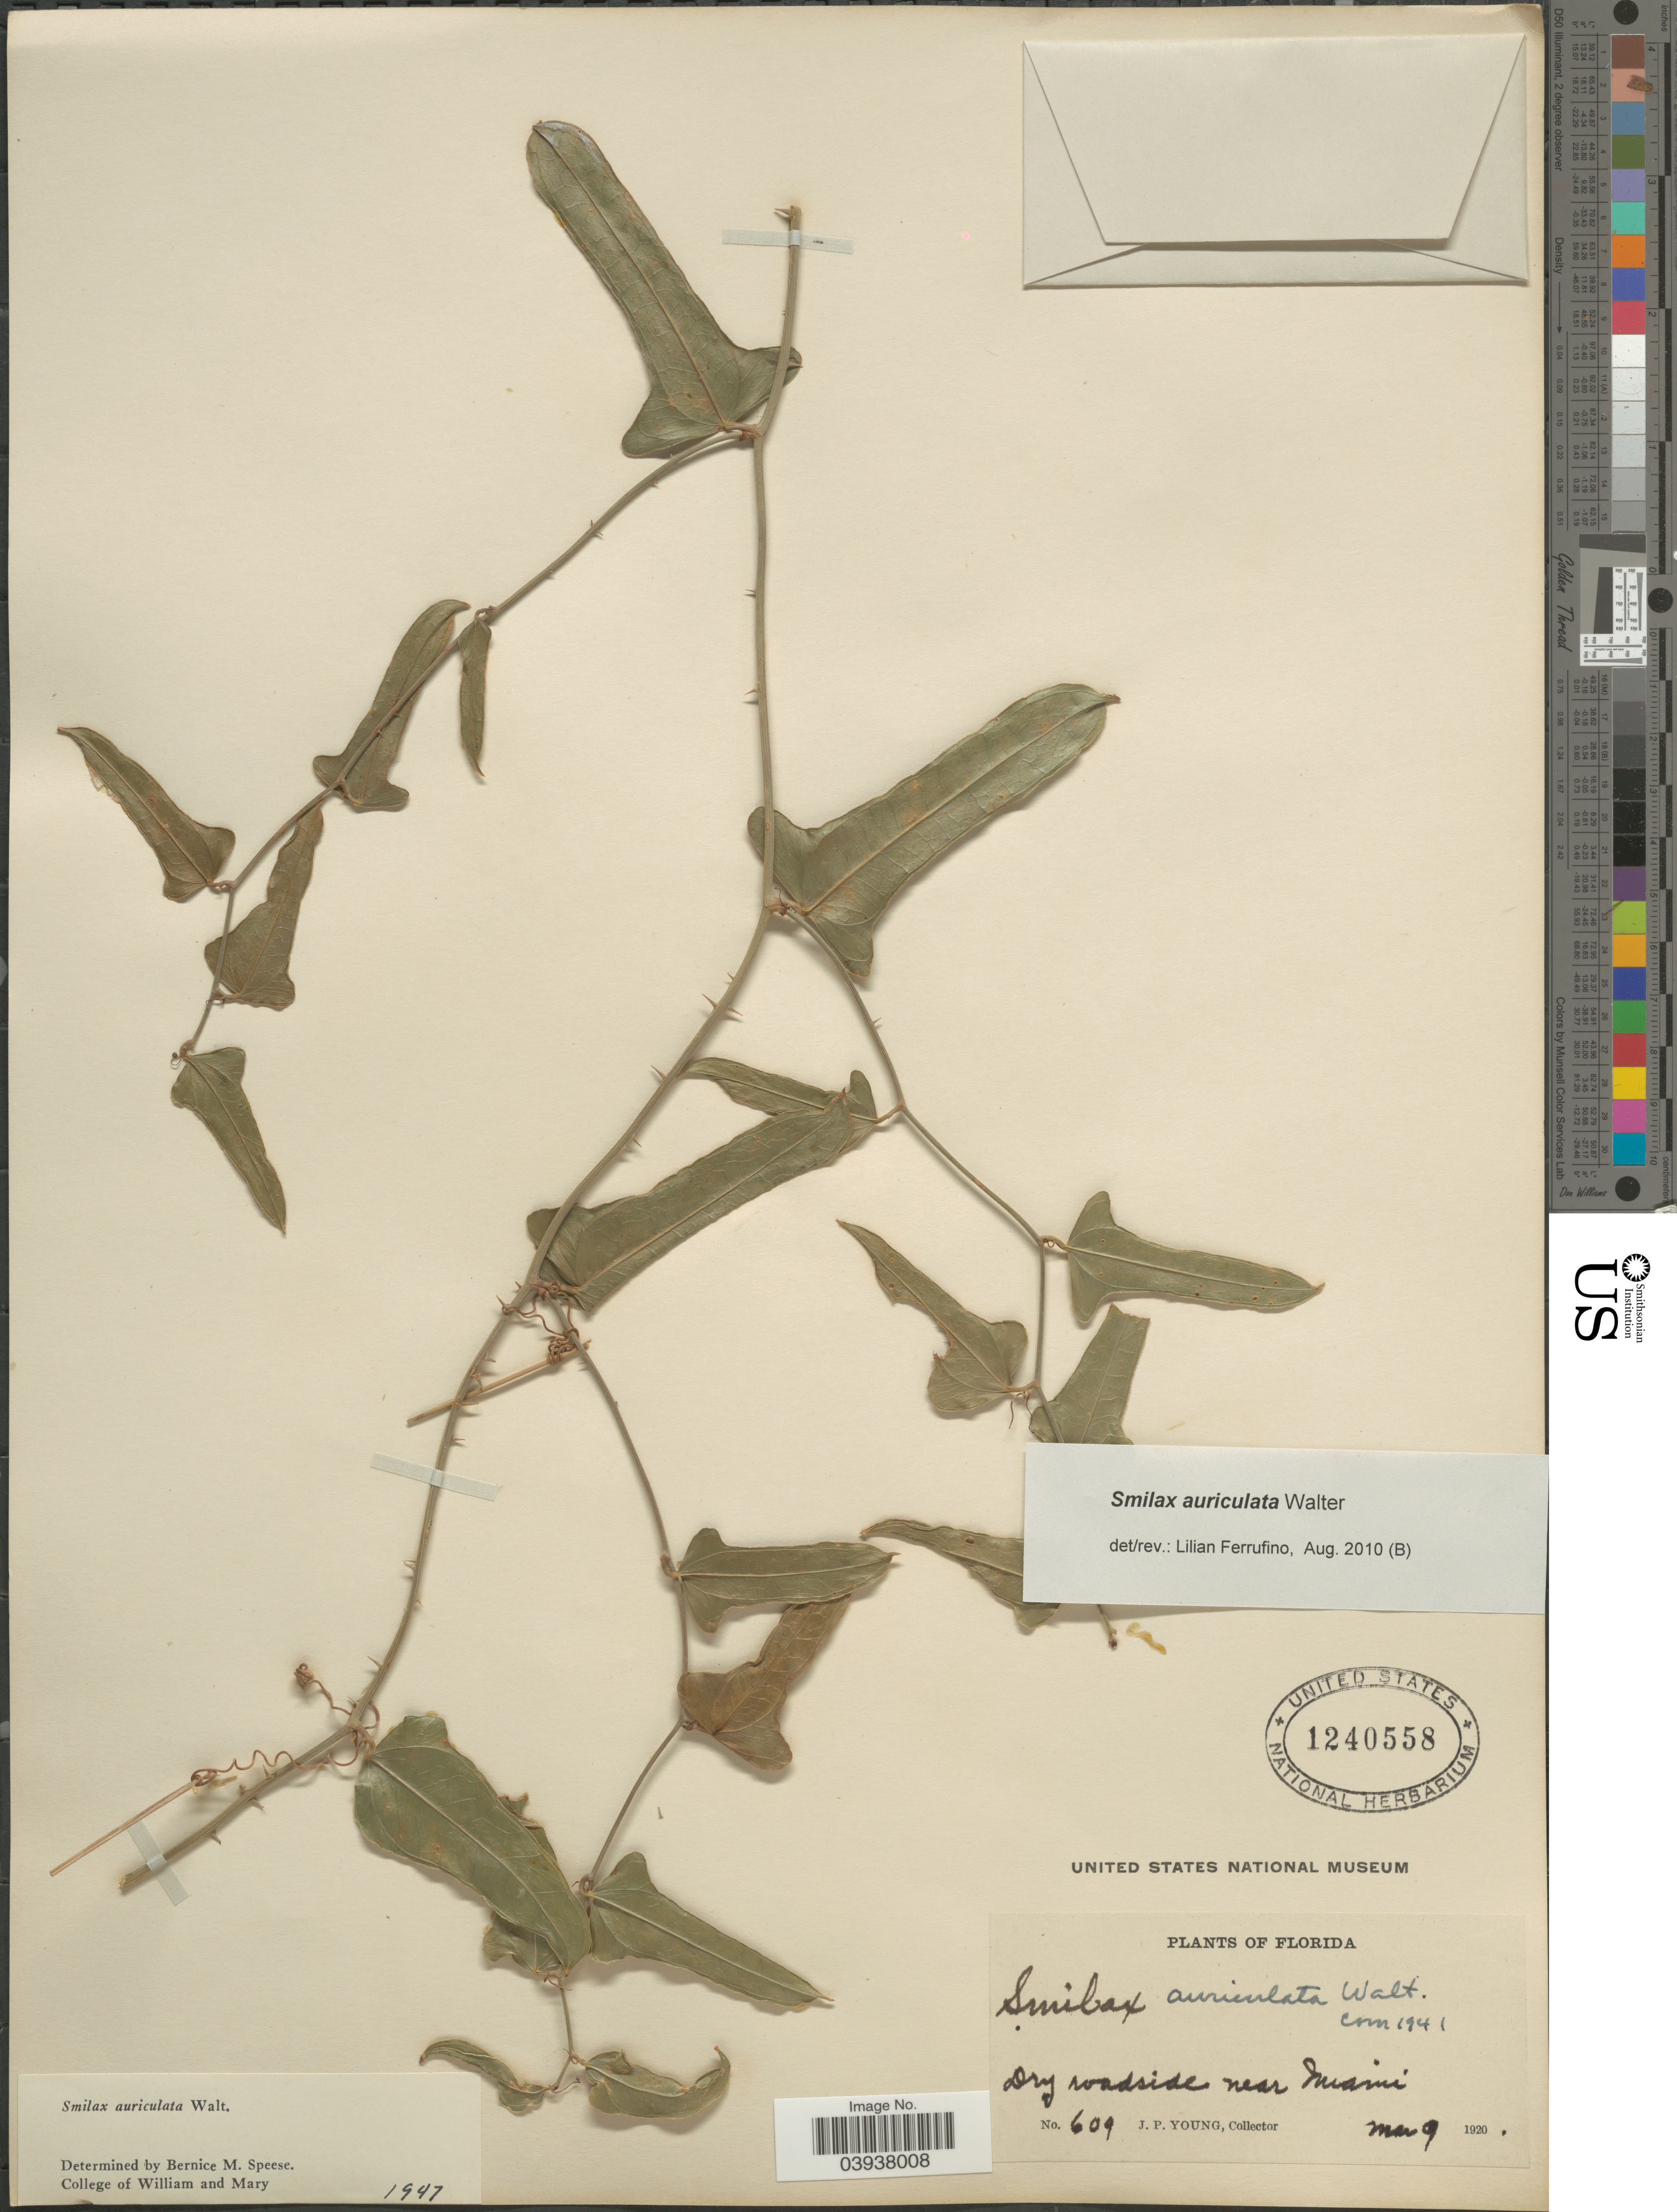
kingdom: Plantae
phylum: Tracheophyta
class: Liliopsida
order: Liliales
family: Smilacaceae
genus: Smilax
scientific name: Smilax auriculata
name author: Walter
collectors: J. P. Young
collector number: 609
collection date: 1920-03-09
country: United States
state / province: Florida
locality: Dry roadside near Miami.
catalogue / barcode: US 1240558